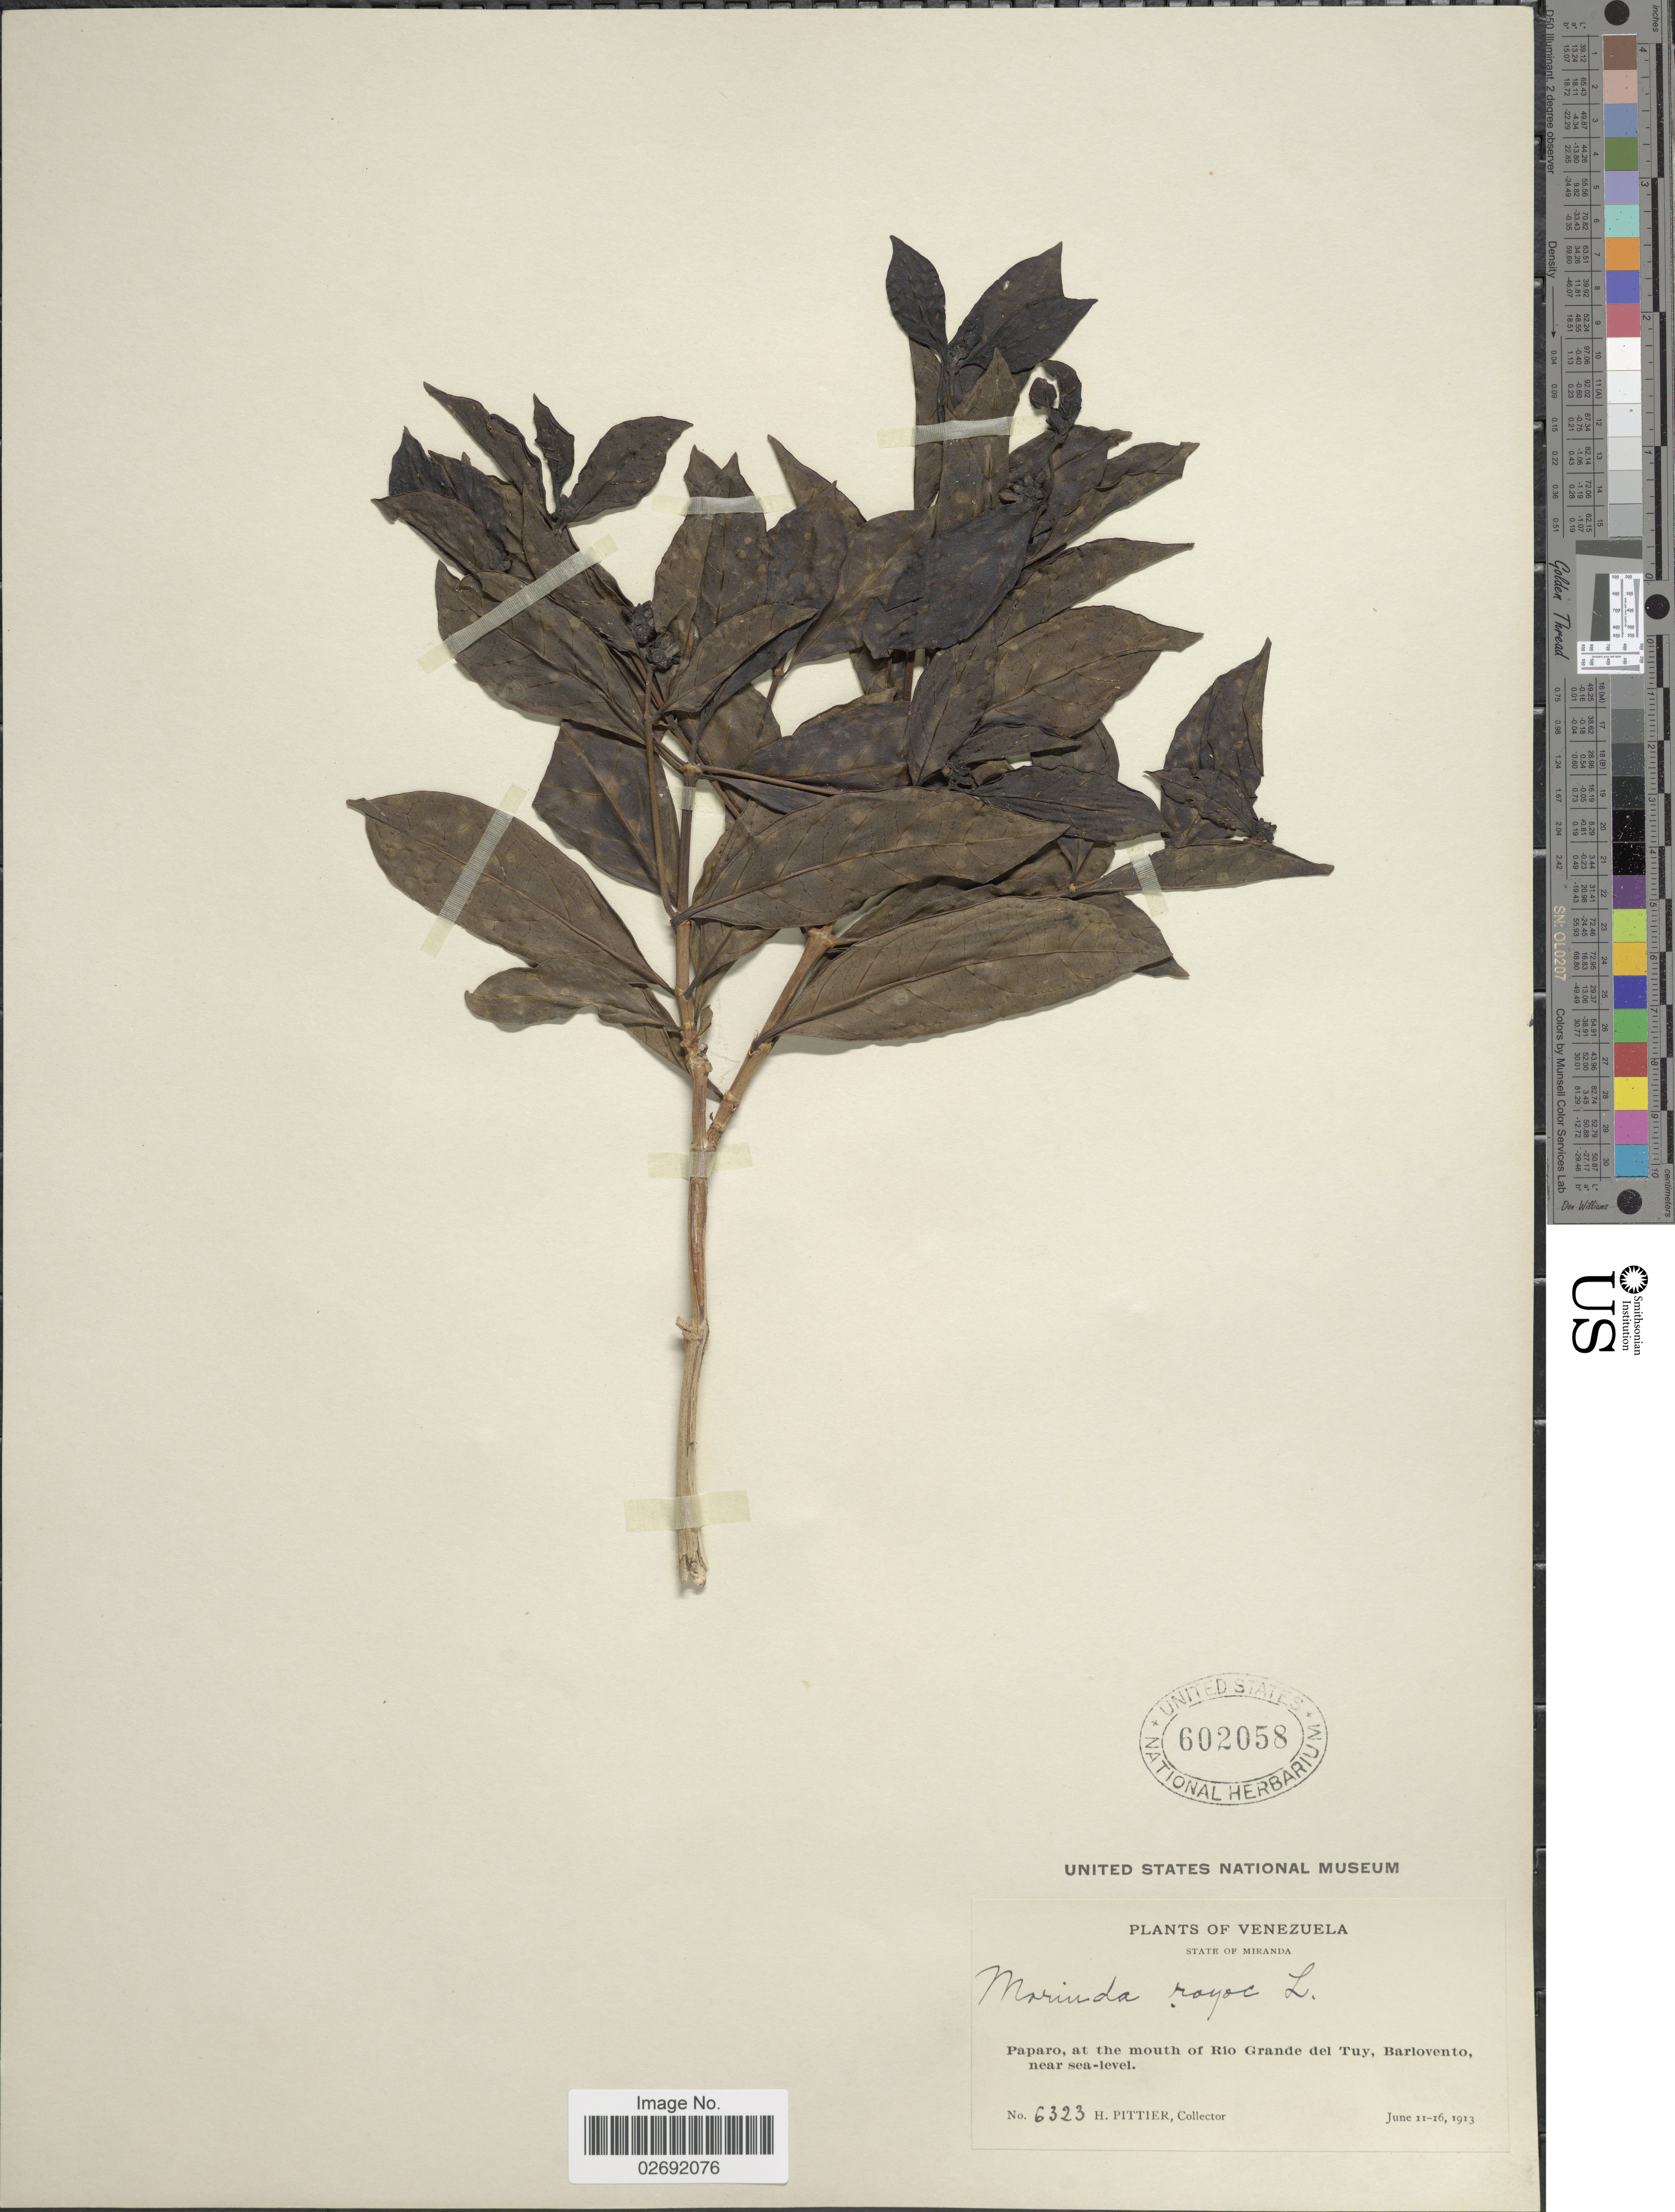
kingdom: Plantae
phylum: Tracheophyta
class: Magnoliopsida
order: Gentianales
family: Rubiaceae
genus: Morinda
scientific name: Morinda royoc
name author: L.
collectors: H. F. Pittier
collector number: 6323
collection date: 1913-06-11/1913-06-16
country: Venezuela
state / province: Miranda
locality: Paparo, at the mouth of Rio Grande del Tuy, Barlovento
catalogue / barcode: US 602058